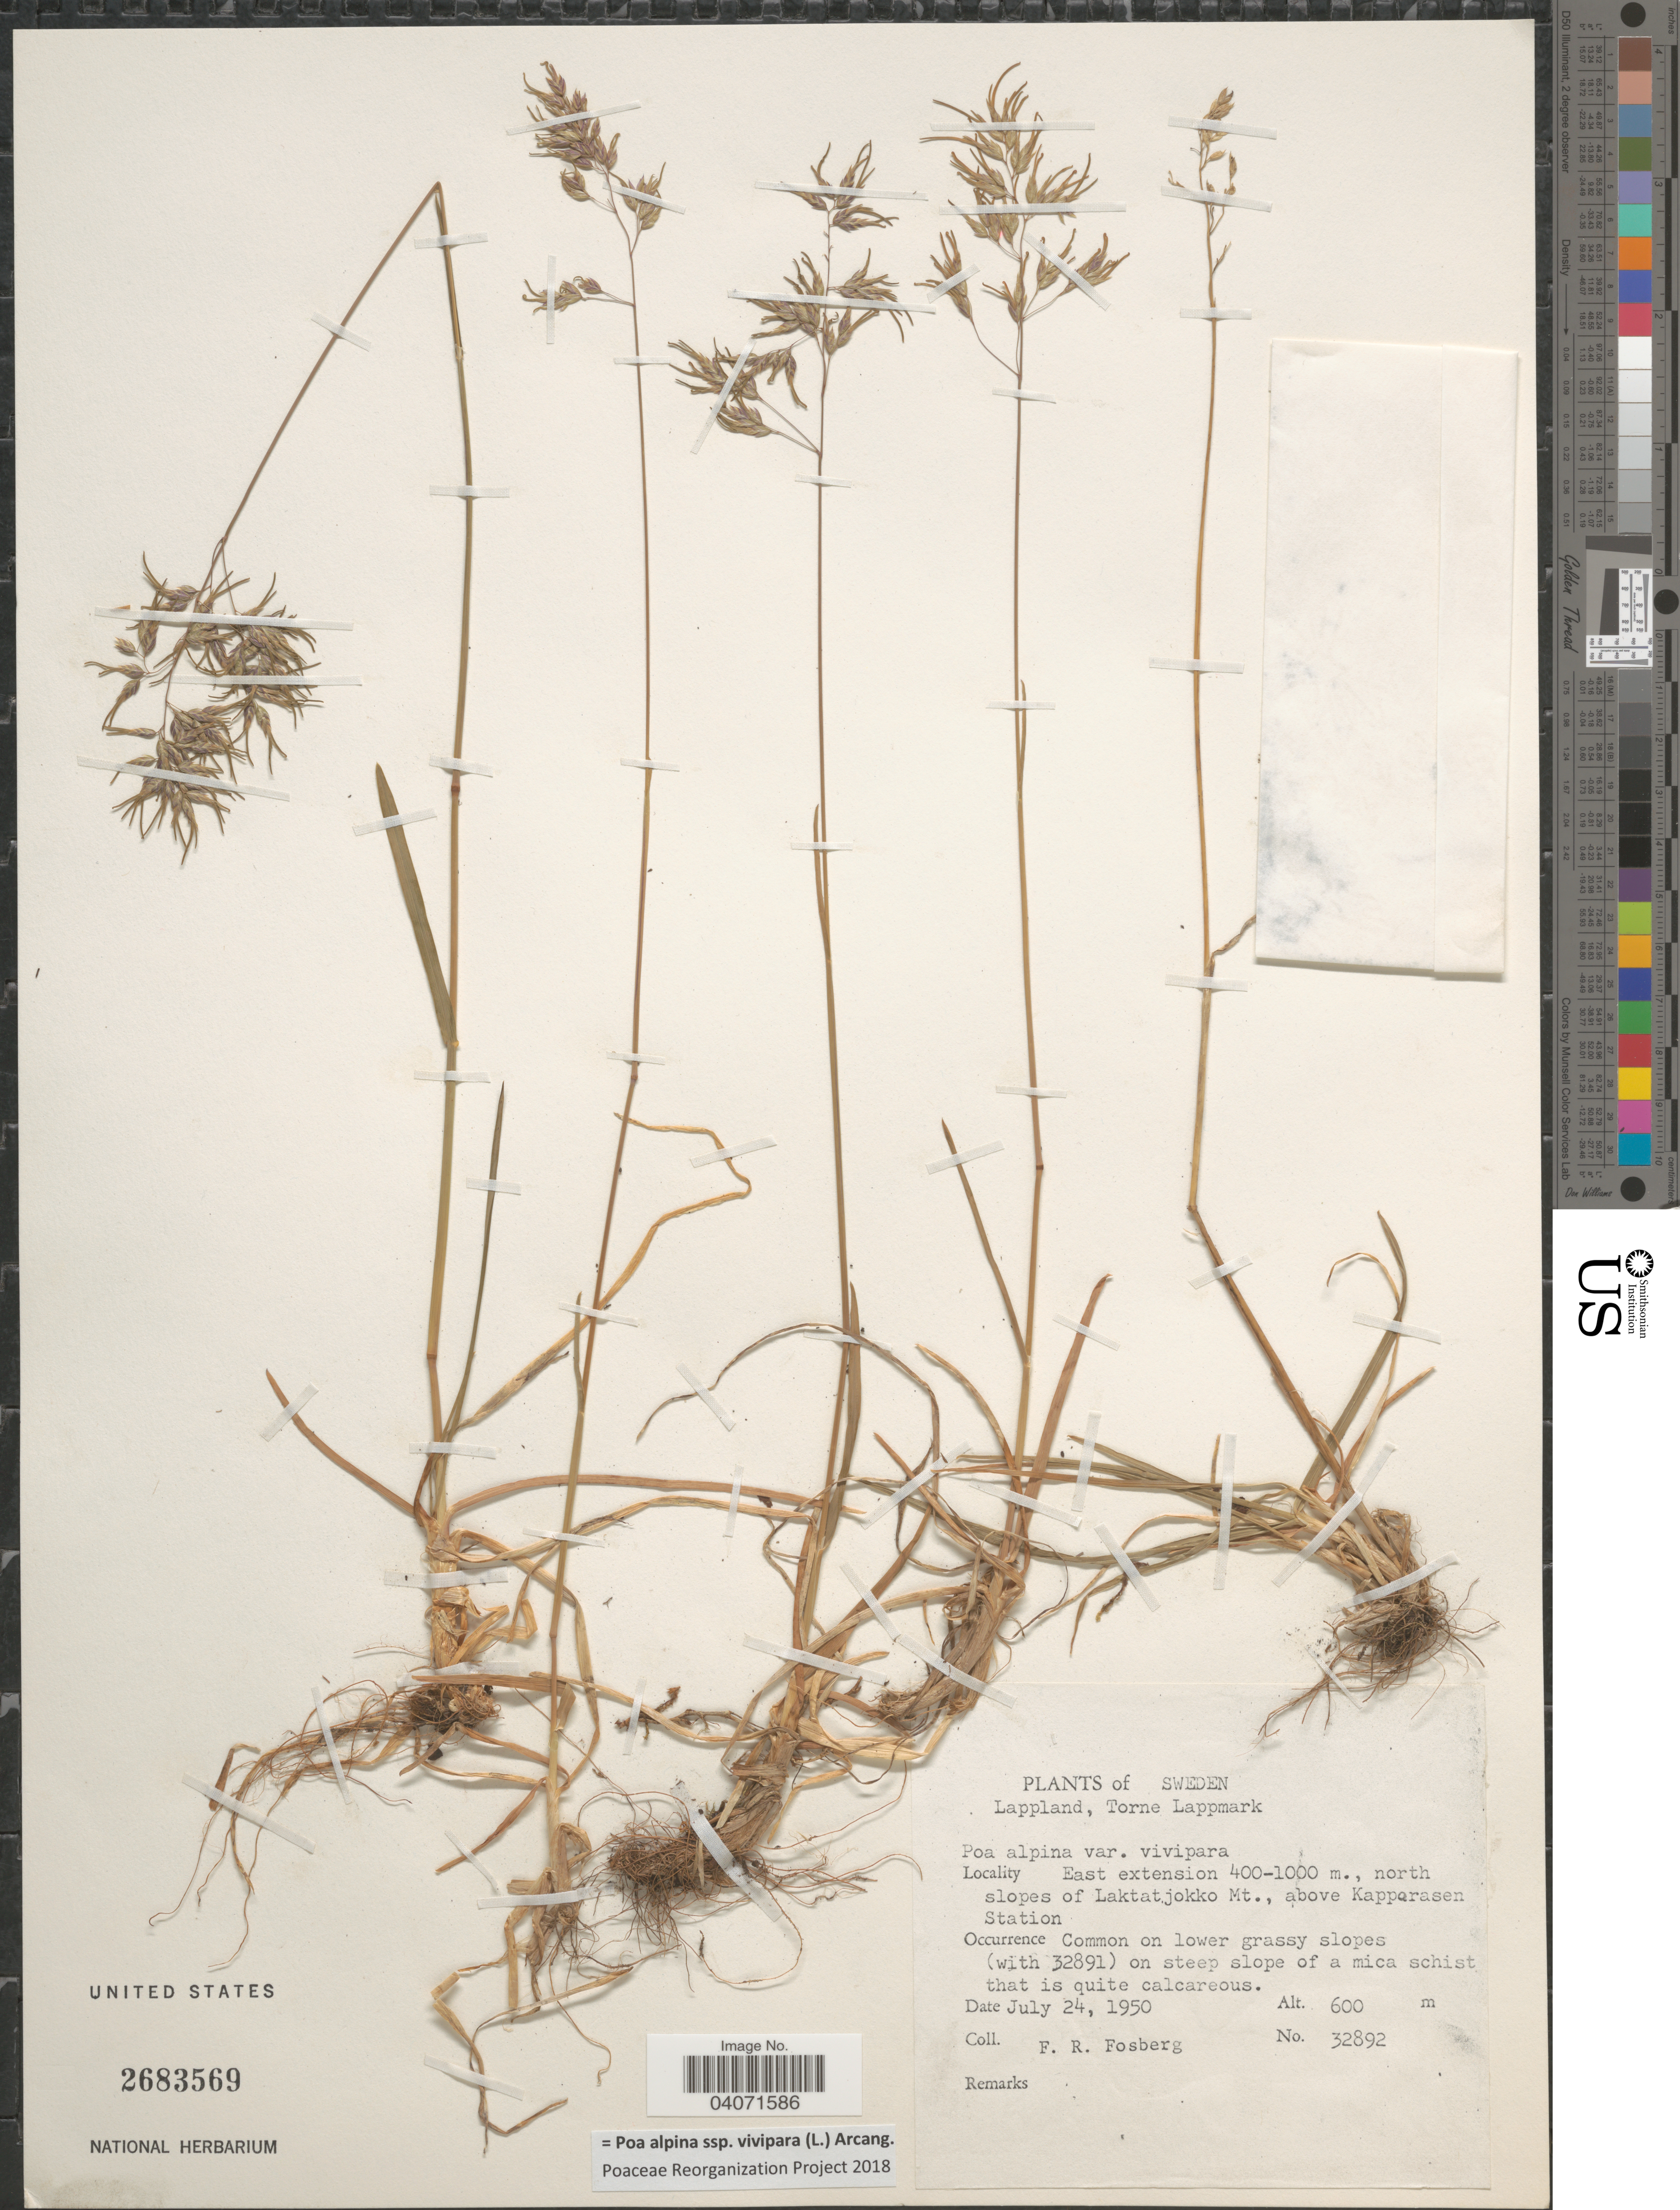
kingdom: Plantae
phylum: Tracheophyta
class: Liliopsida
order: Poales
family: Poaceae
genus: Poa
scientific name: Poa alpina subsp. vivipara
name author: (L.) Arcang.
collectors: F. R. Fosberg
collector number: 32892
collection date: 1950-07-24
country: Sweden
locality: Lappland, Torne Lappmark. East extension 400-1000 m., north slopes of Laktatjokko Mt., above Kapporasen Station.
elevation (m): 600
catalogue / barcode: US 2683569